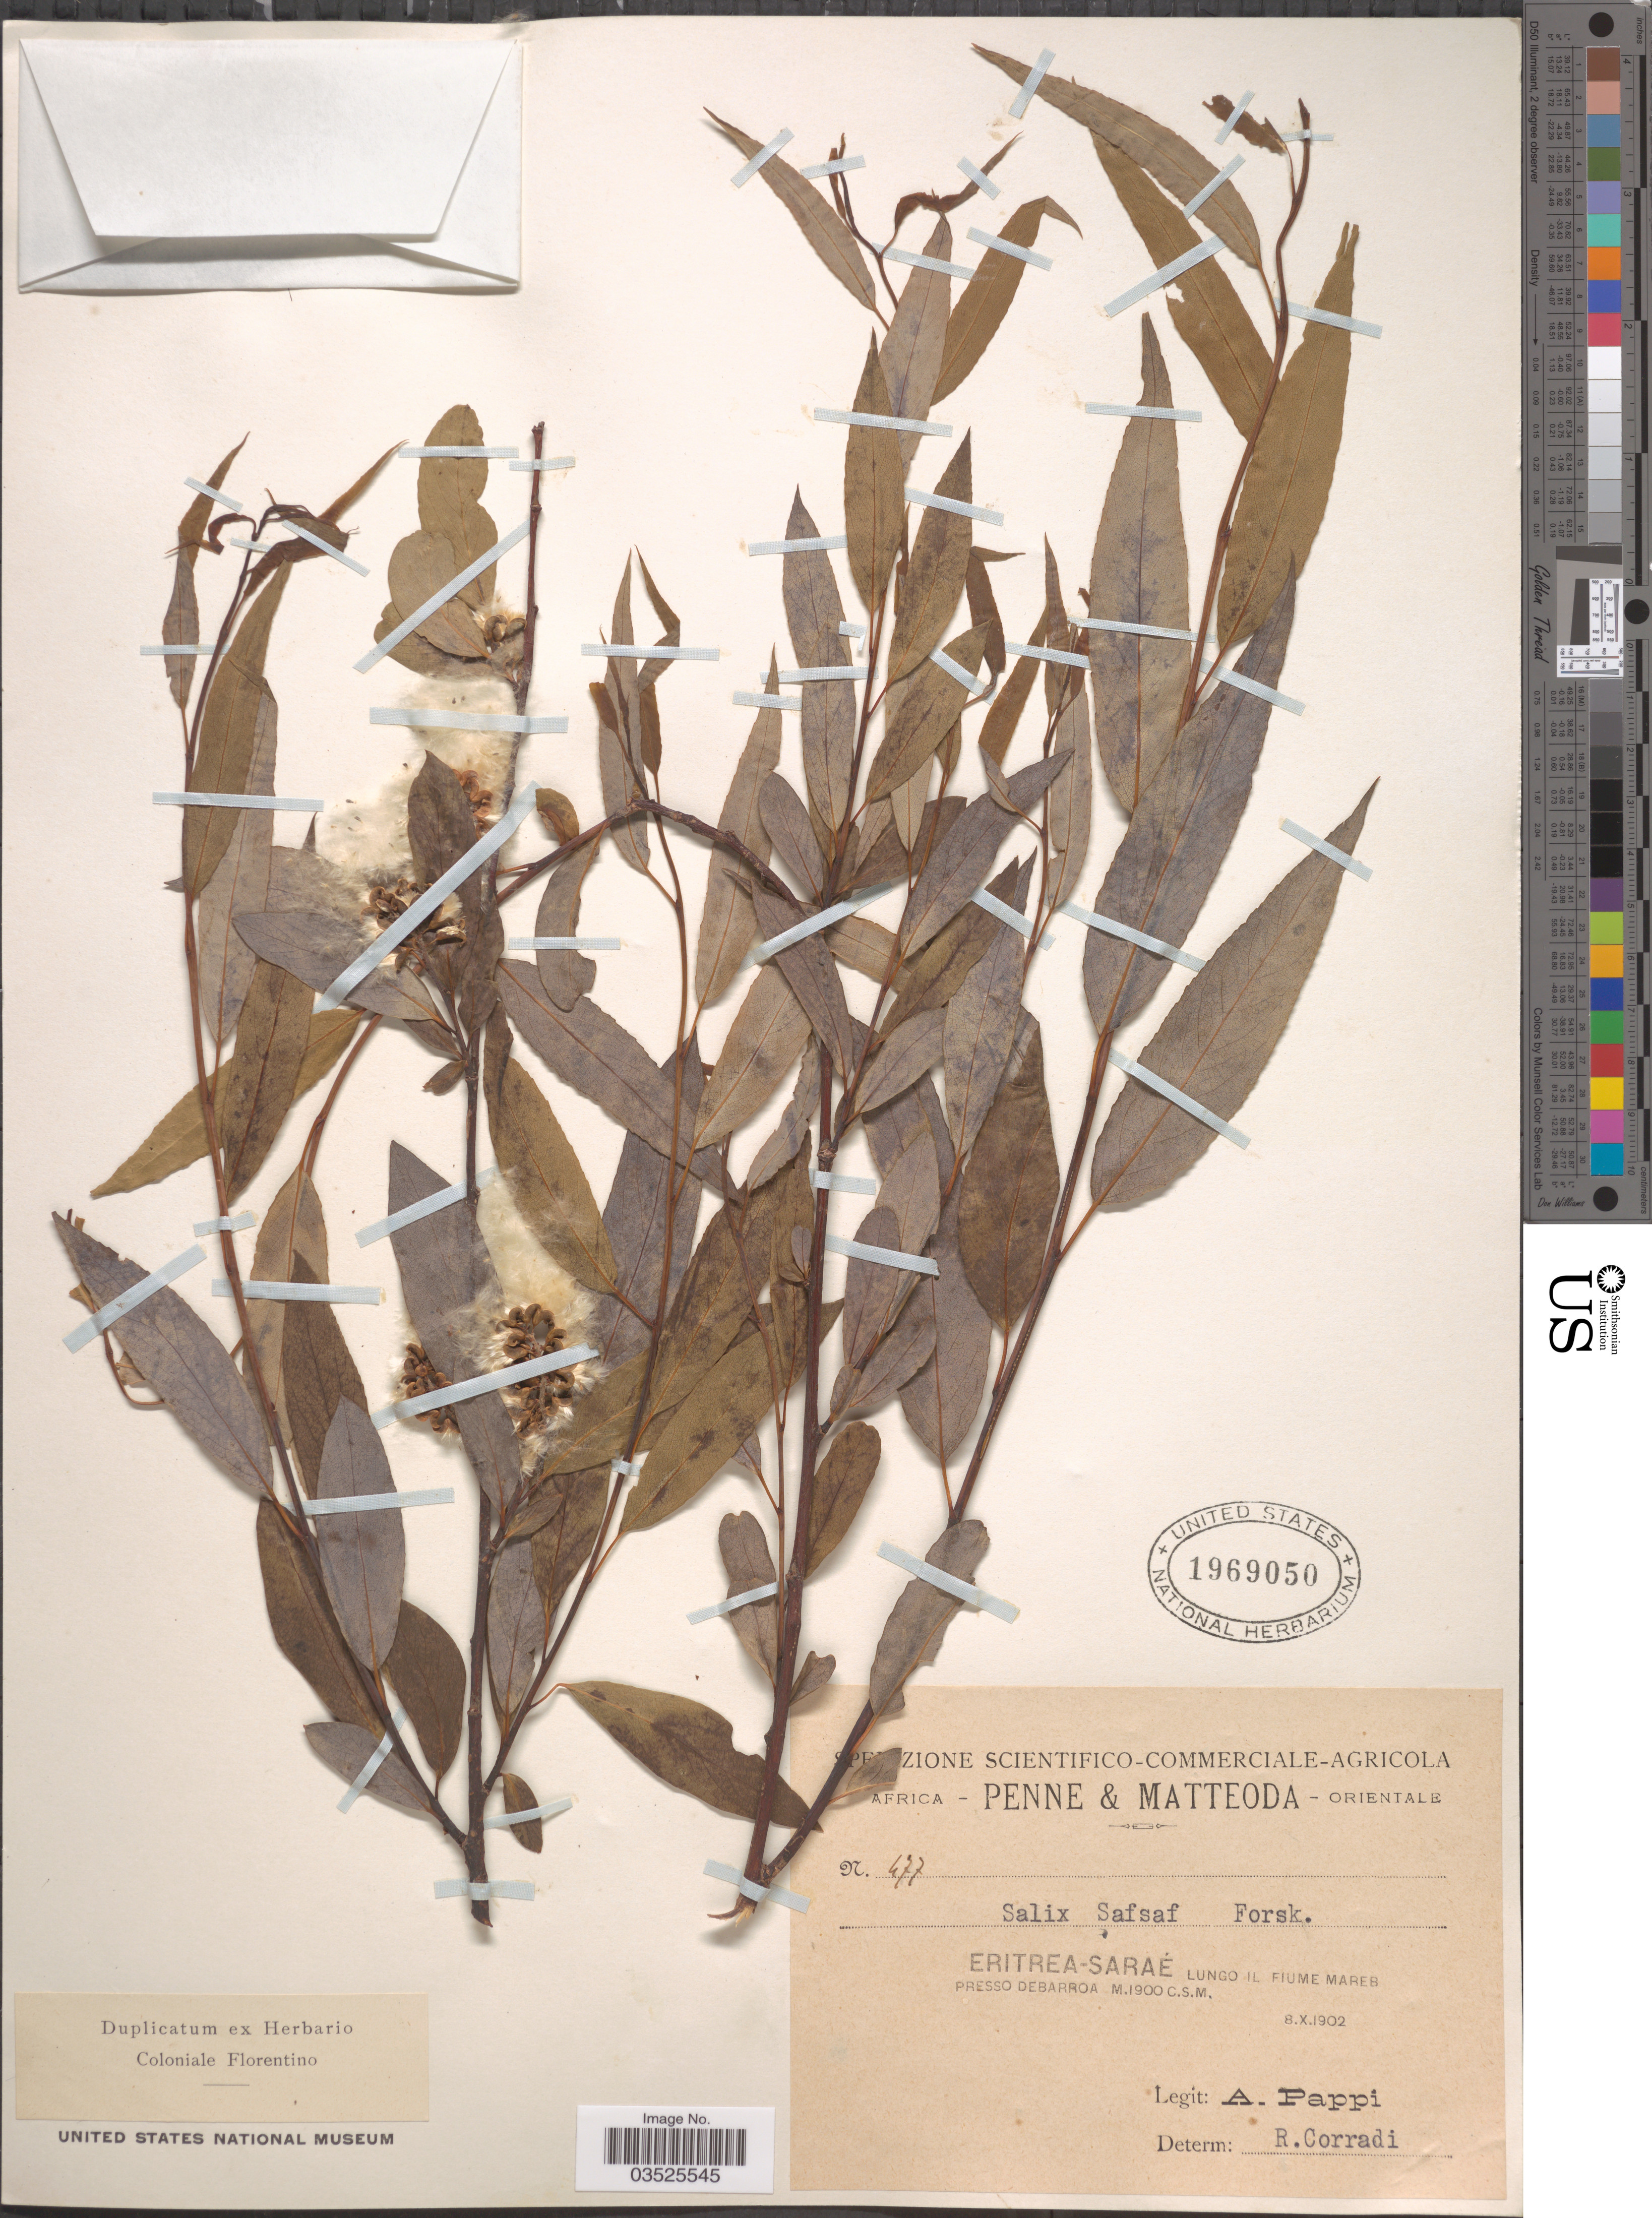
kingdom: Plantae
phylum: Tracheophyta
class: Magnoliopsida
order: Malpighiales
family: Salicaceae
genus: Salix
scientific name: Salix safsaf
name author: Forssk.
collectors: A. Pappi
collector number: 477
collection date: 1902-10-08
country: Eritrea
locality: Africa Orientale. [unsure placement] Eritrea-Saraé, lungo il flume mares presso debarroa.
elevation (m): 1900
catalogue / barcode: US 1969050